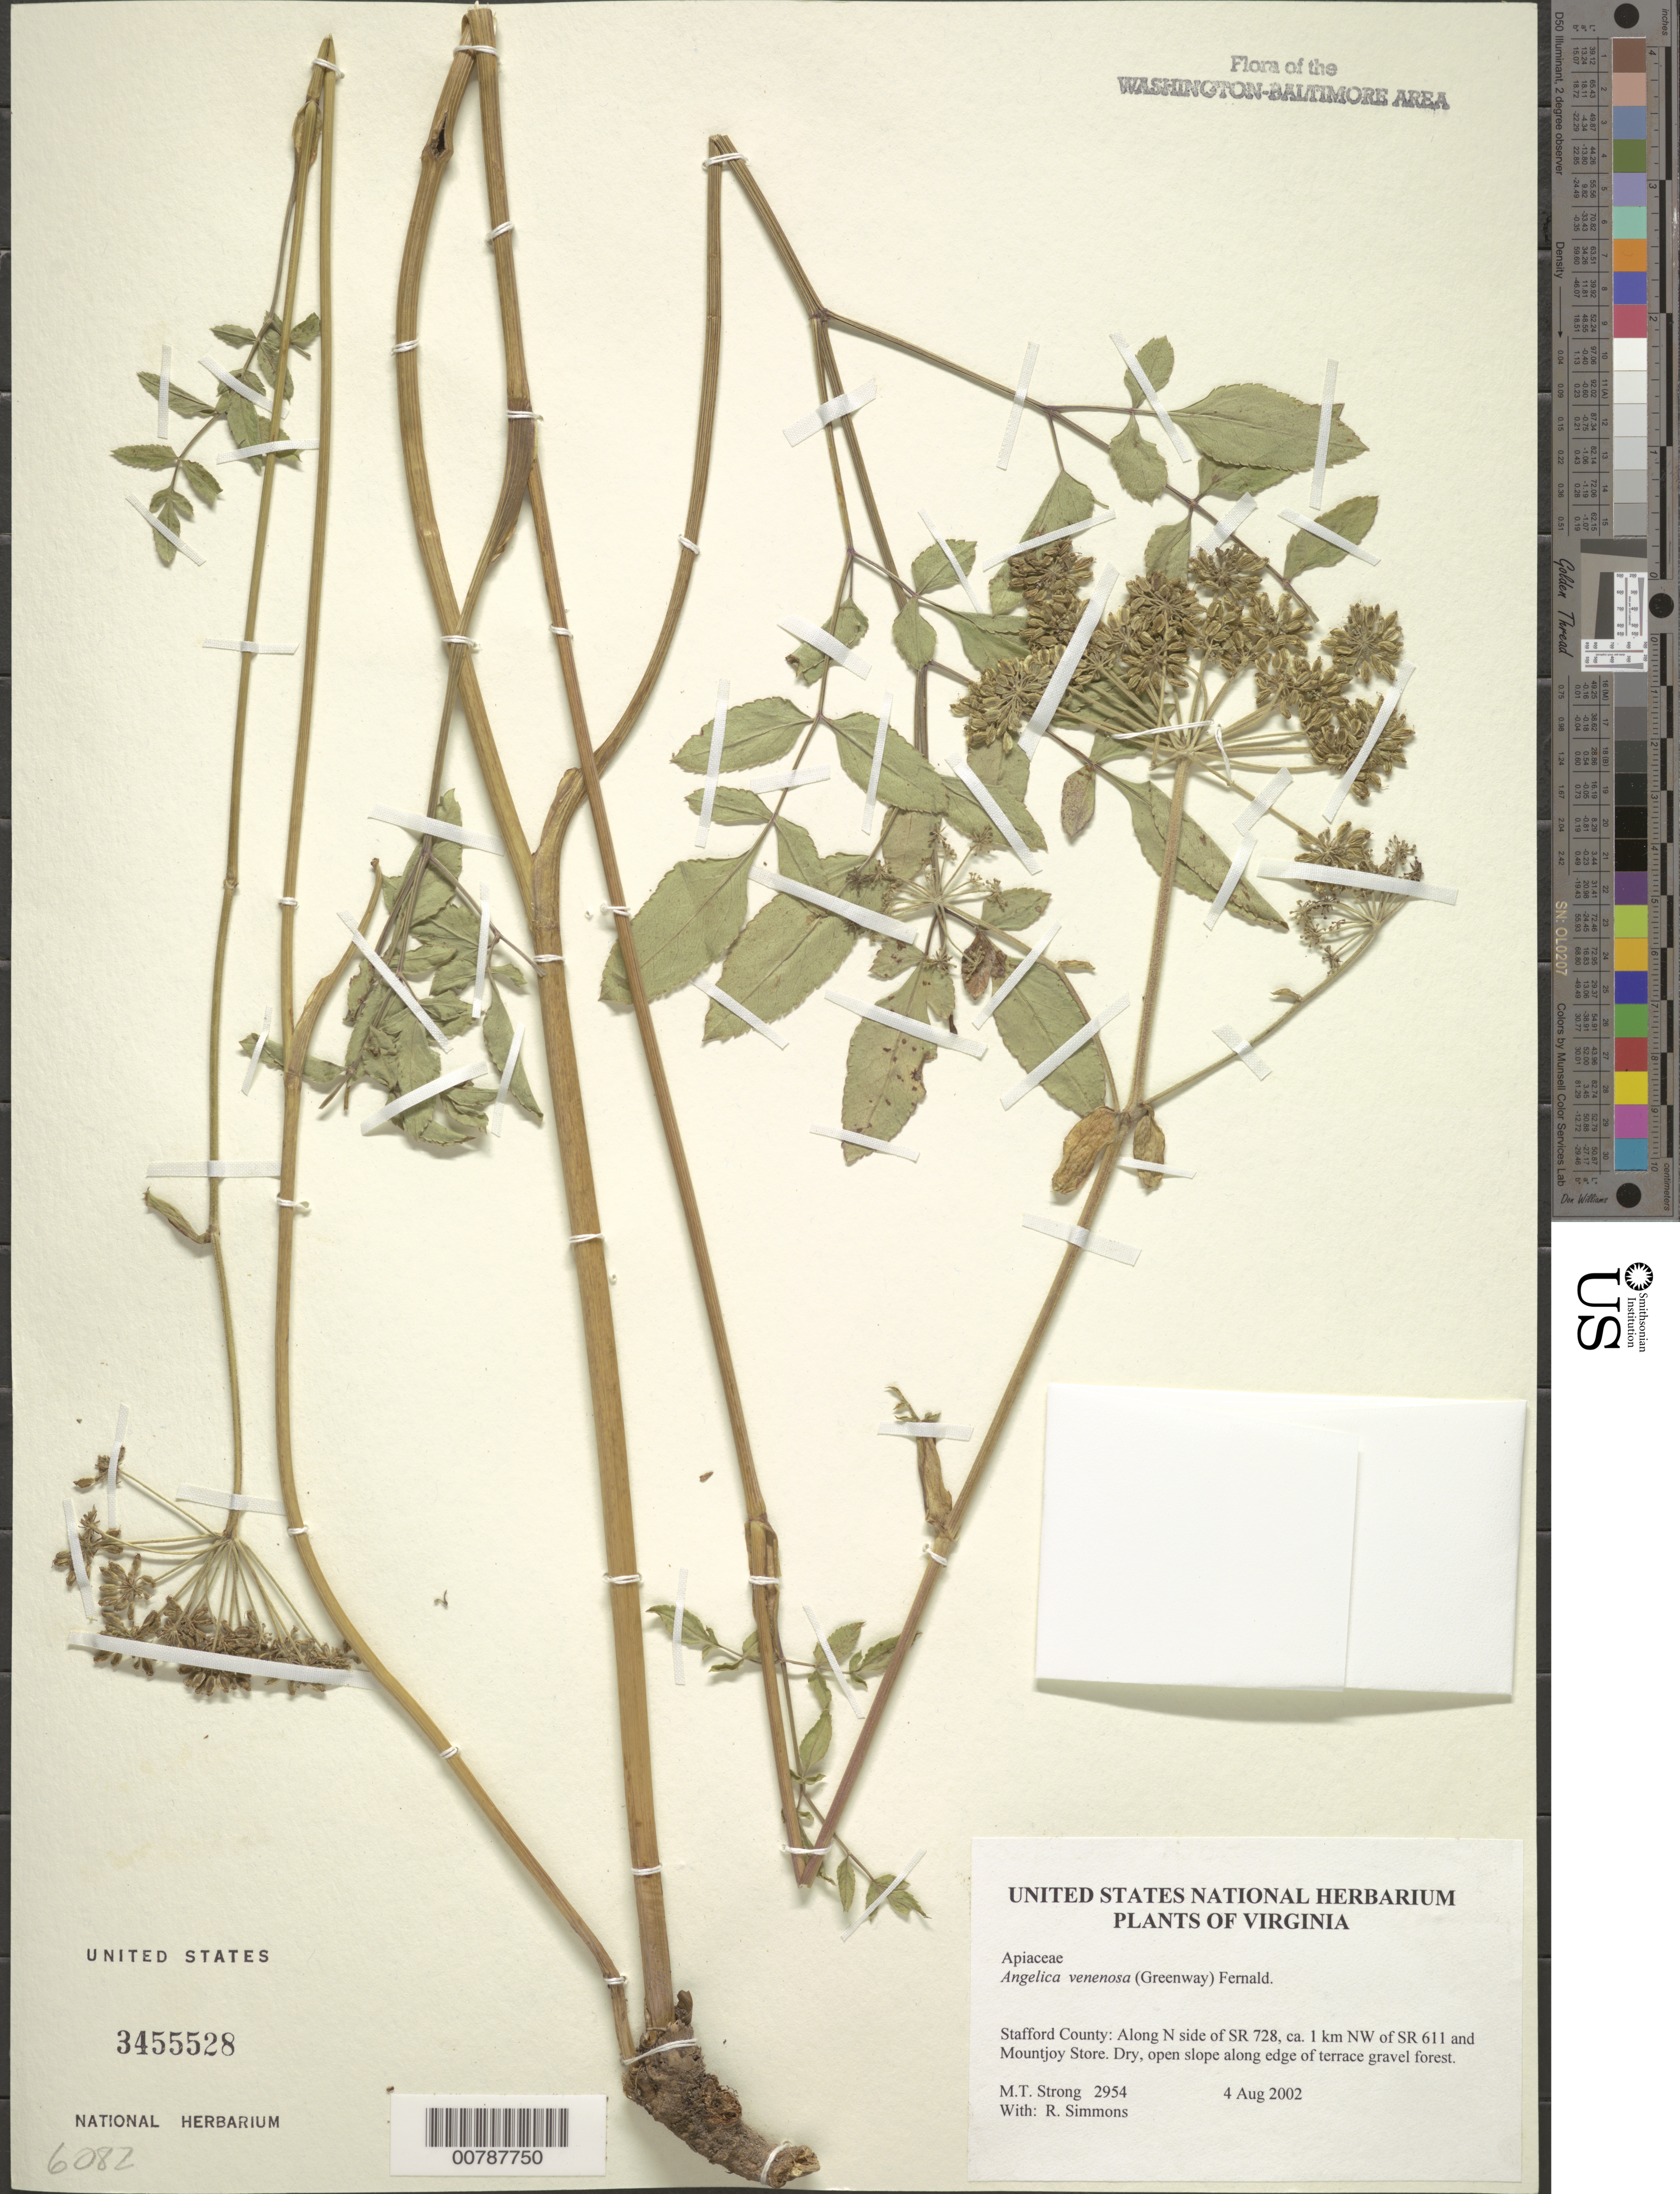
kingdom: Plantae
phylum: Tracheophyta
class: Magnoliopsida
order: Apiales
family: Apiaceae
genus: Angelica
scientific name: Angelica venenosa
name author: (Greenway) Fernald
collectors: M. T. Strong & R. Simmons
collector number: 2954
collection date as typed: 04 Aug 2002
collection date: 2002-08-04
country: United States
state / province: Virginia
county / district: Stafford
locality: Along N side of SR 728, ca. 1 km NW of SR 611 and Mountjoy Store.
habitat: Dry, open slope along edge of terrace gravel forest.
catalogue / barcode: US 3455528